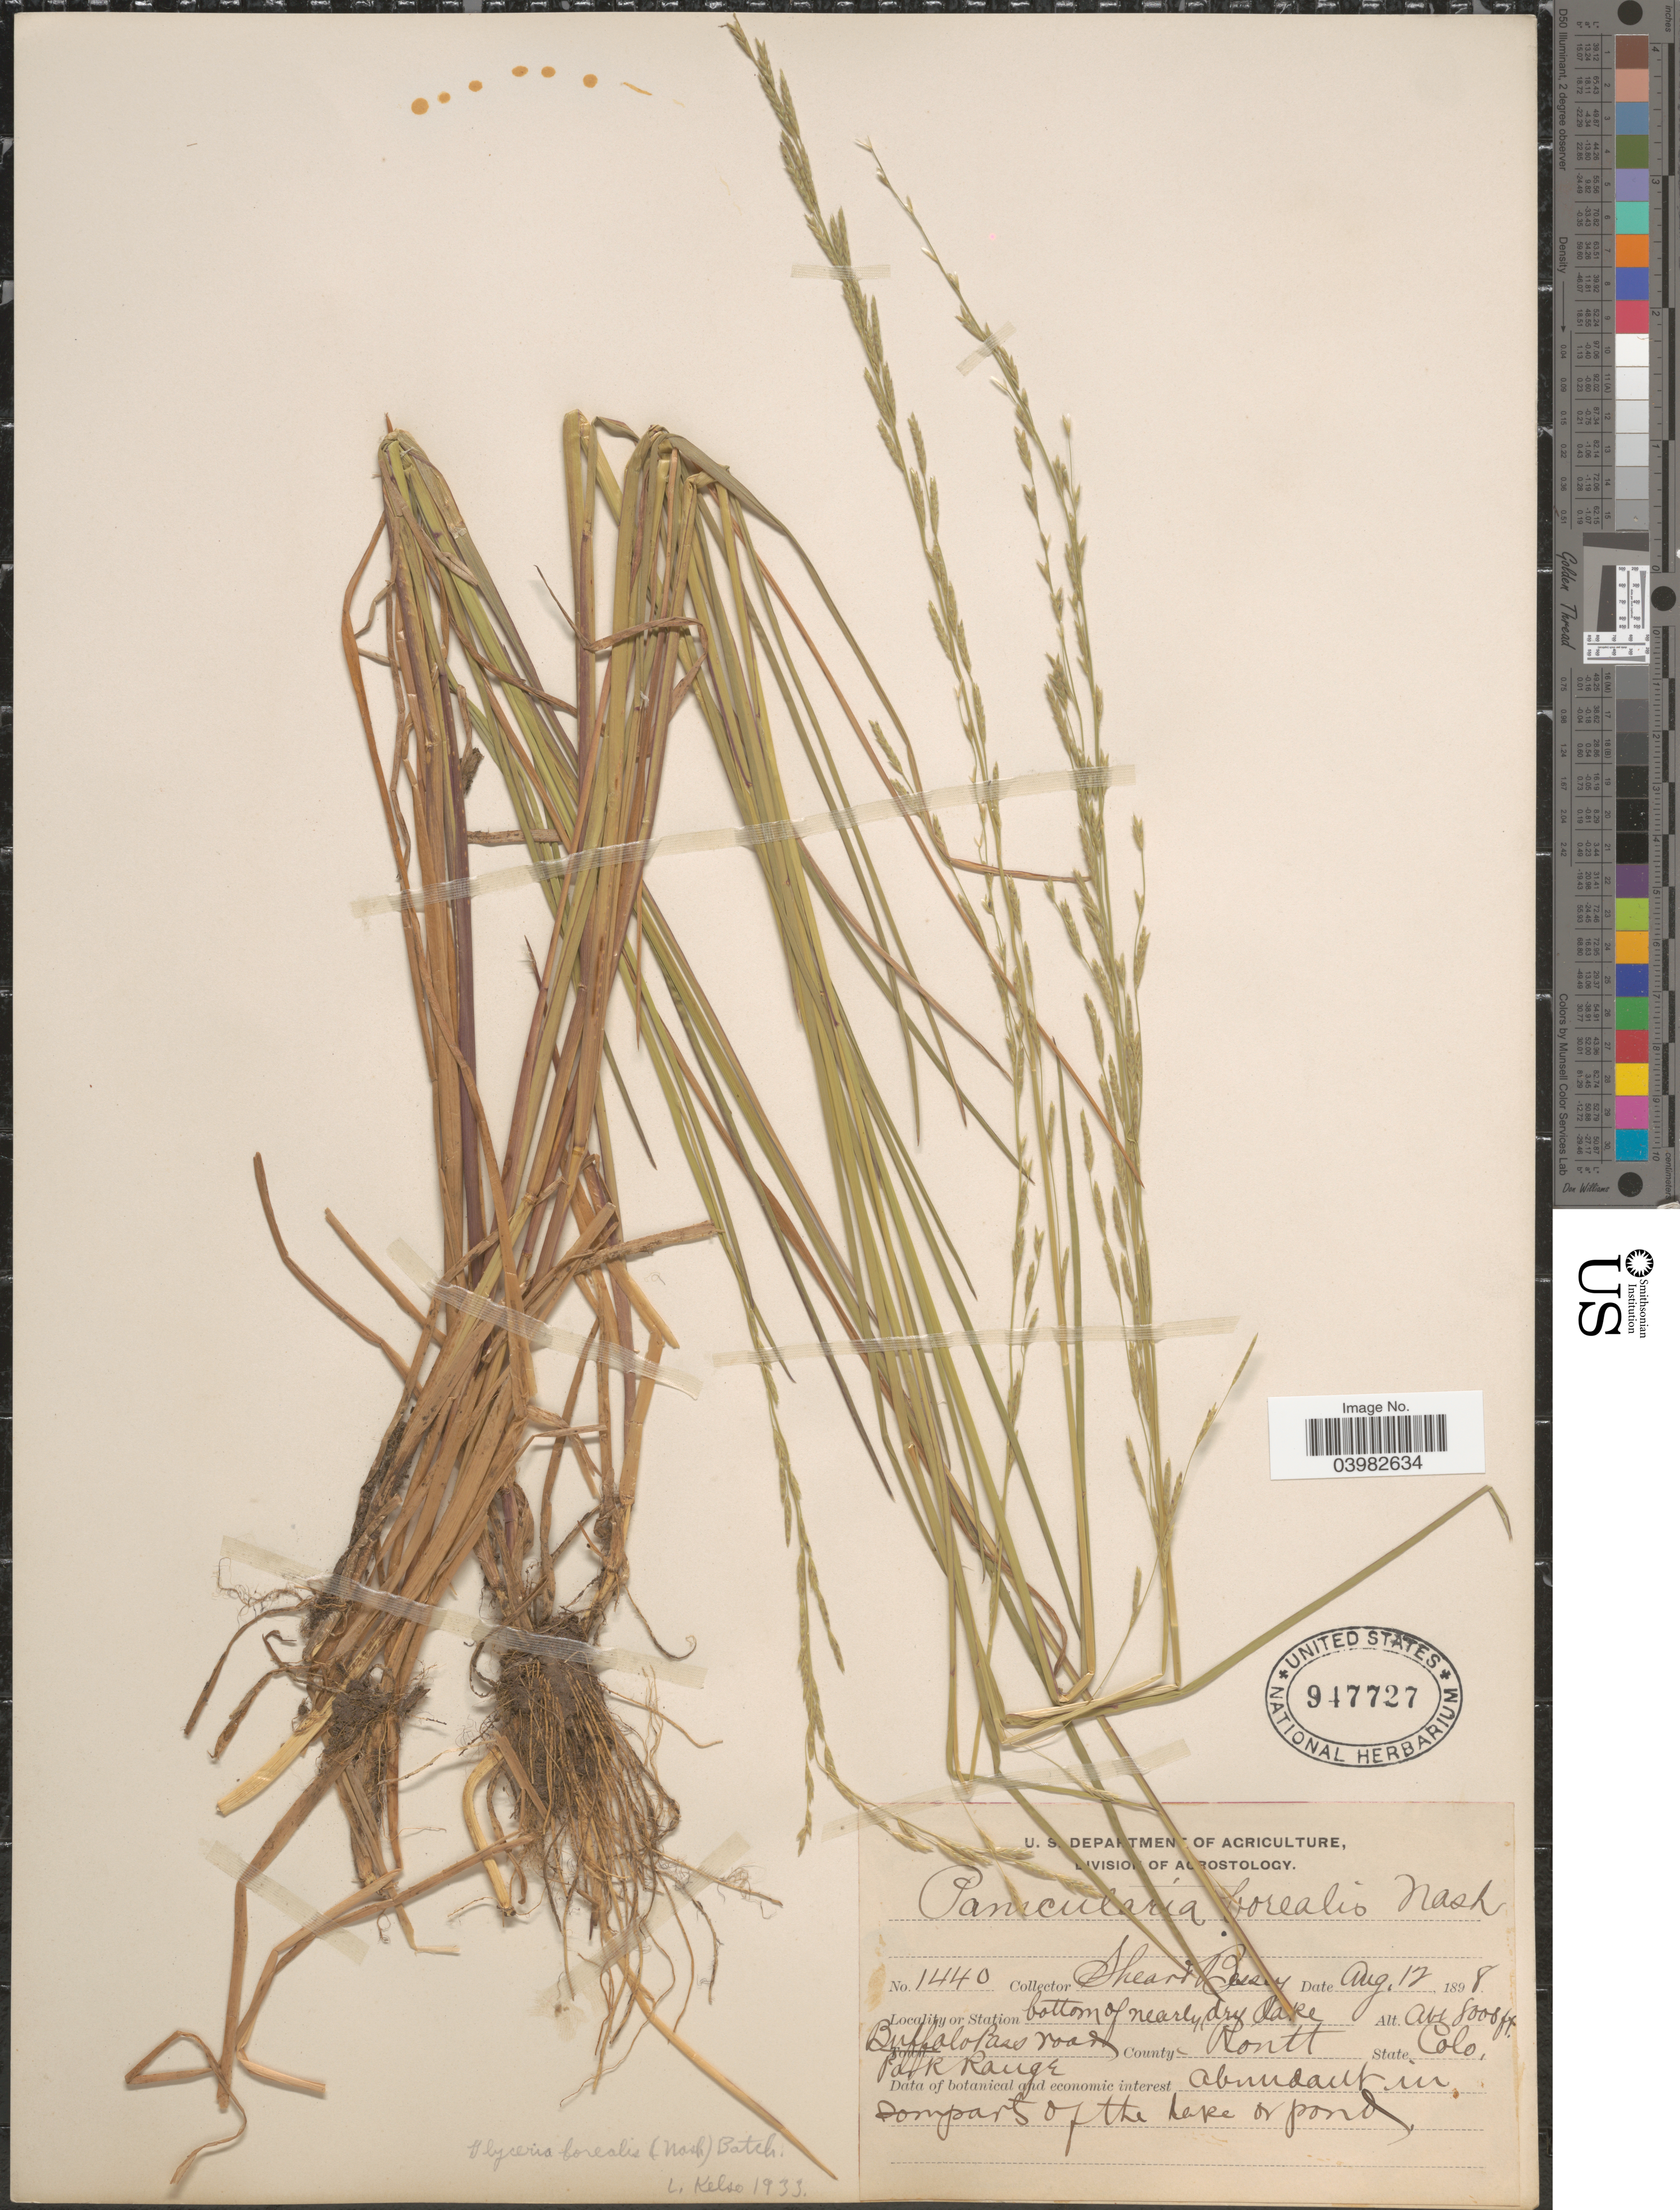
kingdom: Plantae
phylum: Tracheophyta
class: Liliopsida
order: Poales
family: Poaceae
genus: Glyceria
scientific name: Glyceria borealis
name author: (Nash) Batchelder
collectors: -- Shear & -. Bessey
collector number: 1440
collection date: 1898-08-12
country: United States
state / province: Colorado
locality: Station bottom of nearly dry lake. Buffalo Pass road. Park Range. County Routt.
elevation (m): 2438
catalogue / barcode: US 947727